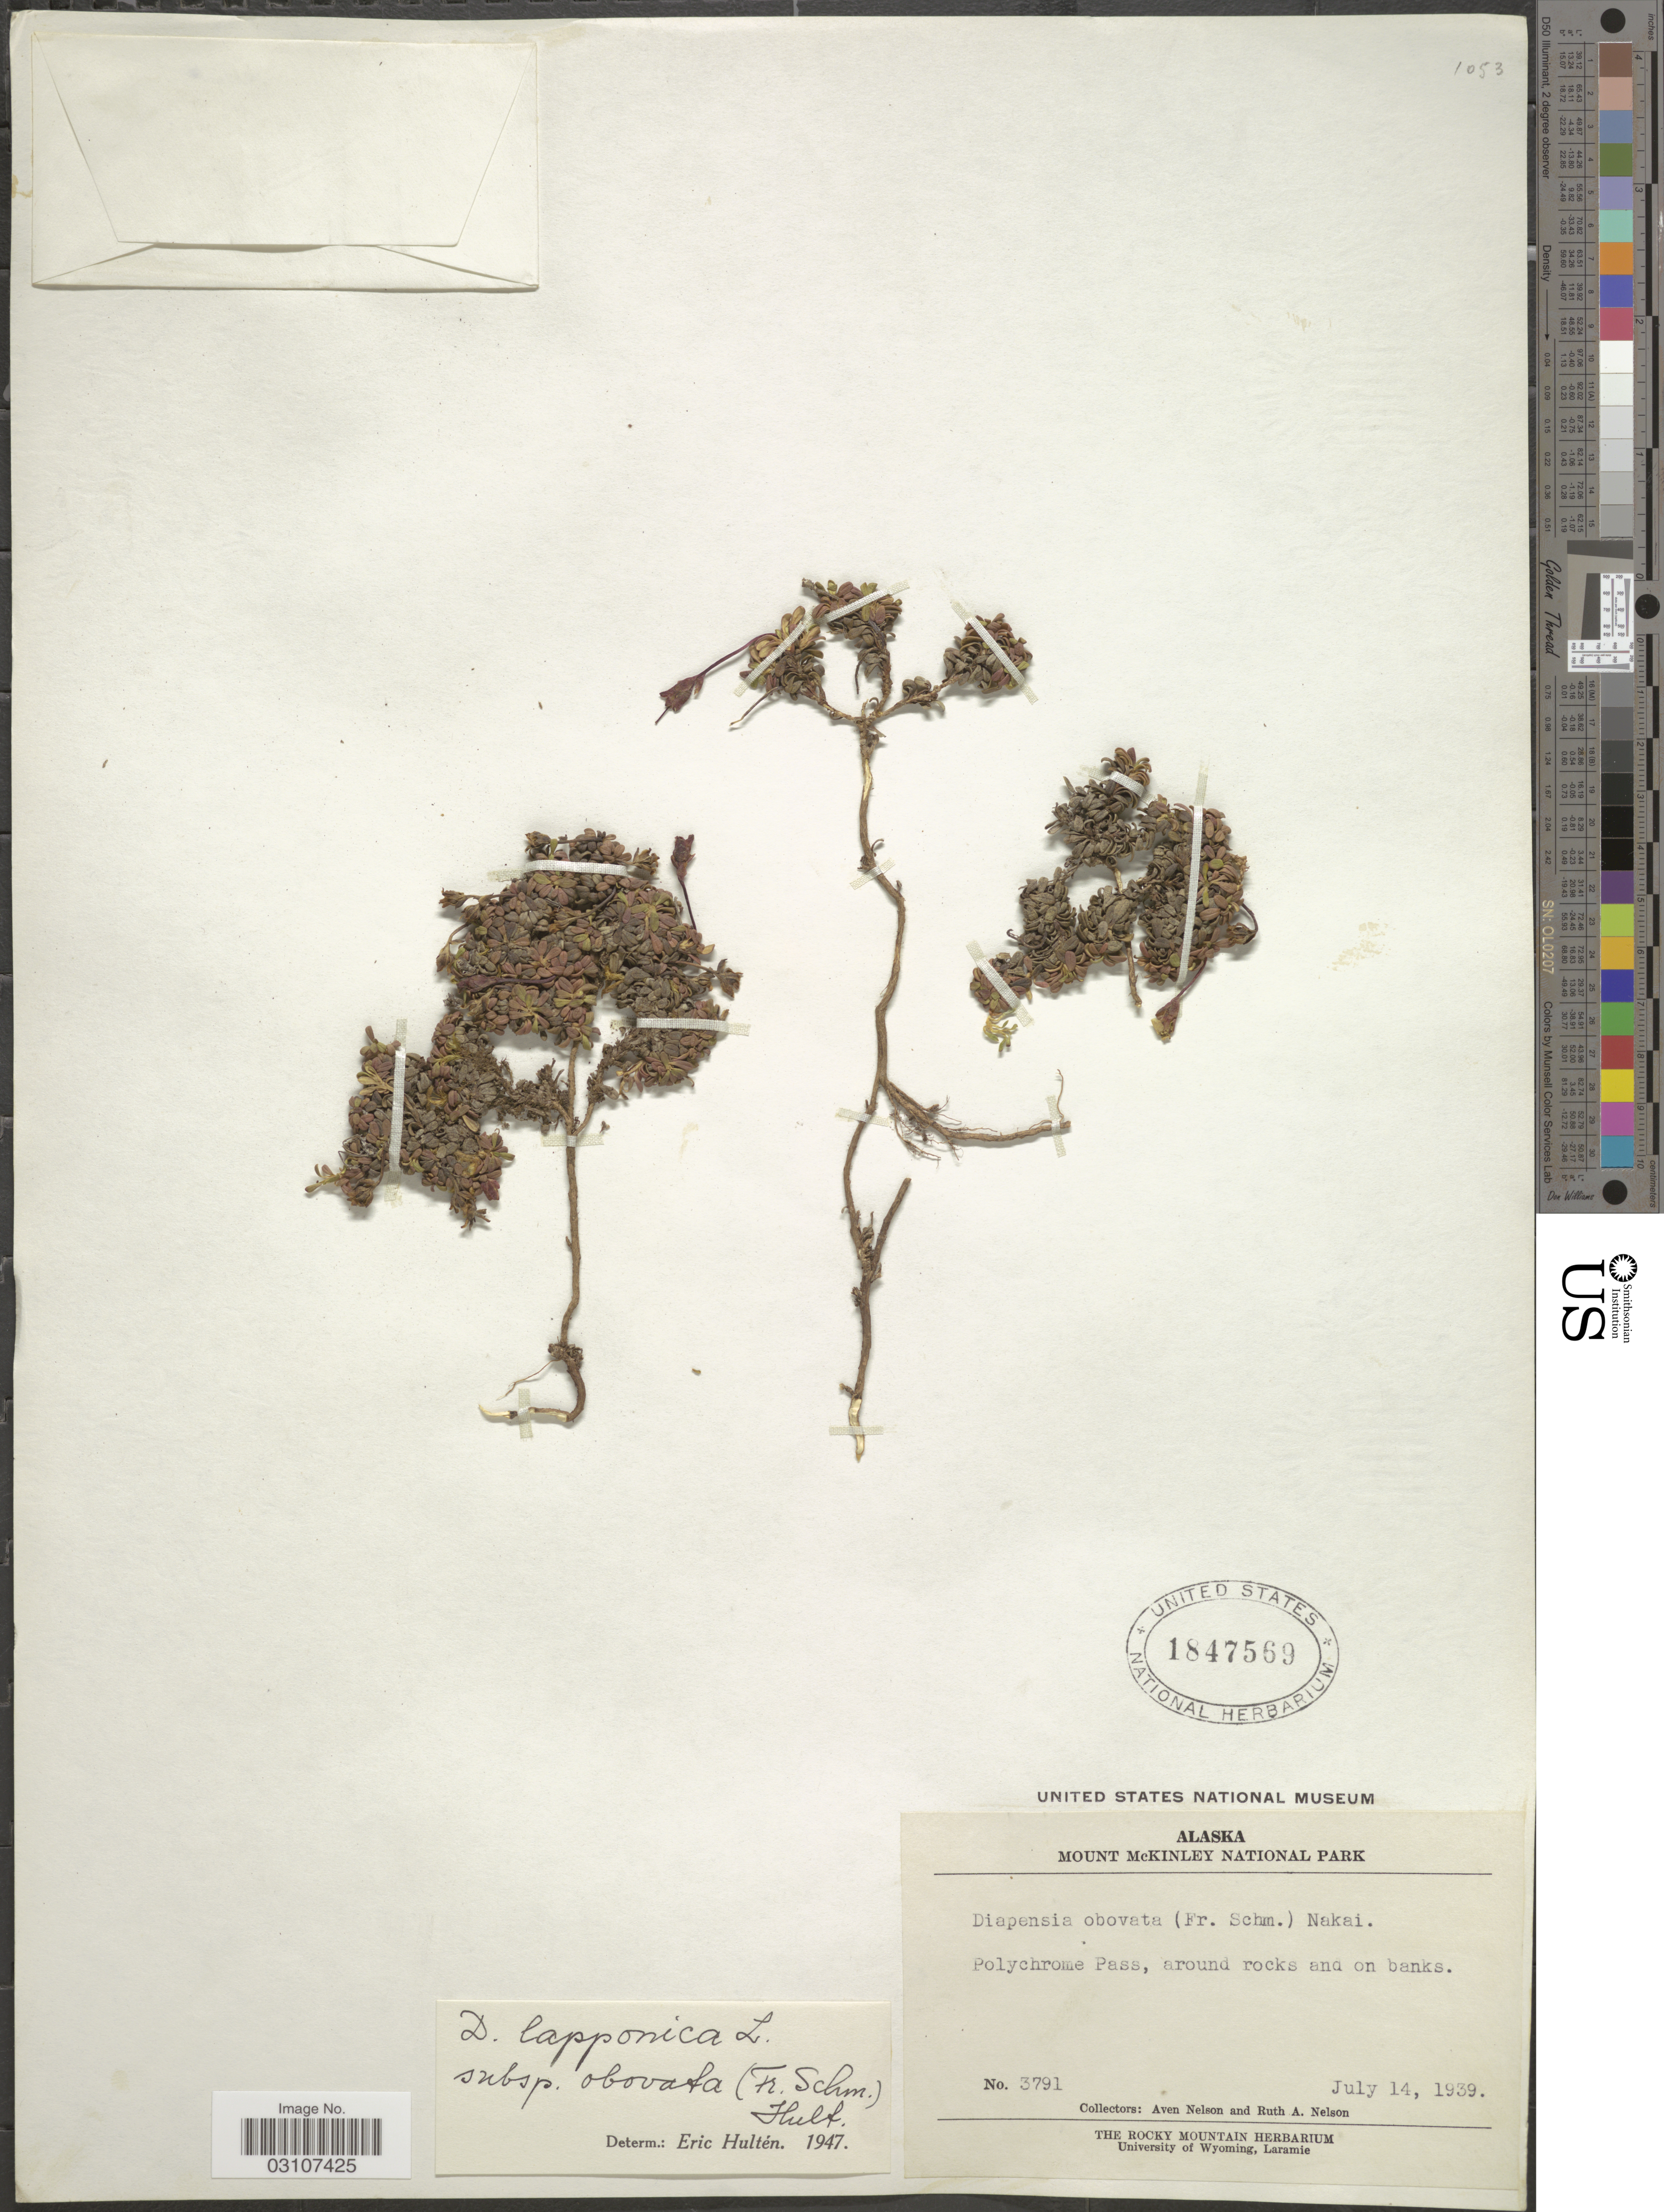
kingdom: Plantae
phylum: Tracheophyta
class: Magnoliopsida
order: Ericales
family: Diapensiaceae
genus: Diapensia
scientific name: Diapensia lapponica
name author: L.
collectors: A. Nelson & R. A. Nelson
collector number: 3791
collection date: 1939-07-14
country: United States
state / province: Alaska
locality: Mount McKinley National Park. Polychrome Pass, around rocks and on banks.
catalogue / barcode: US 1847569